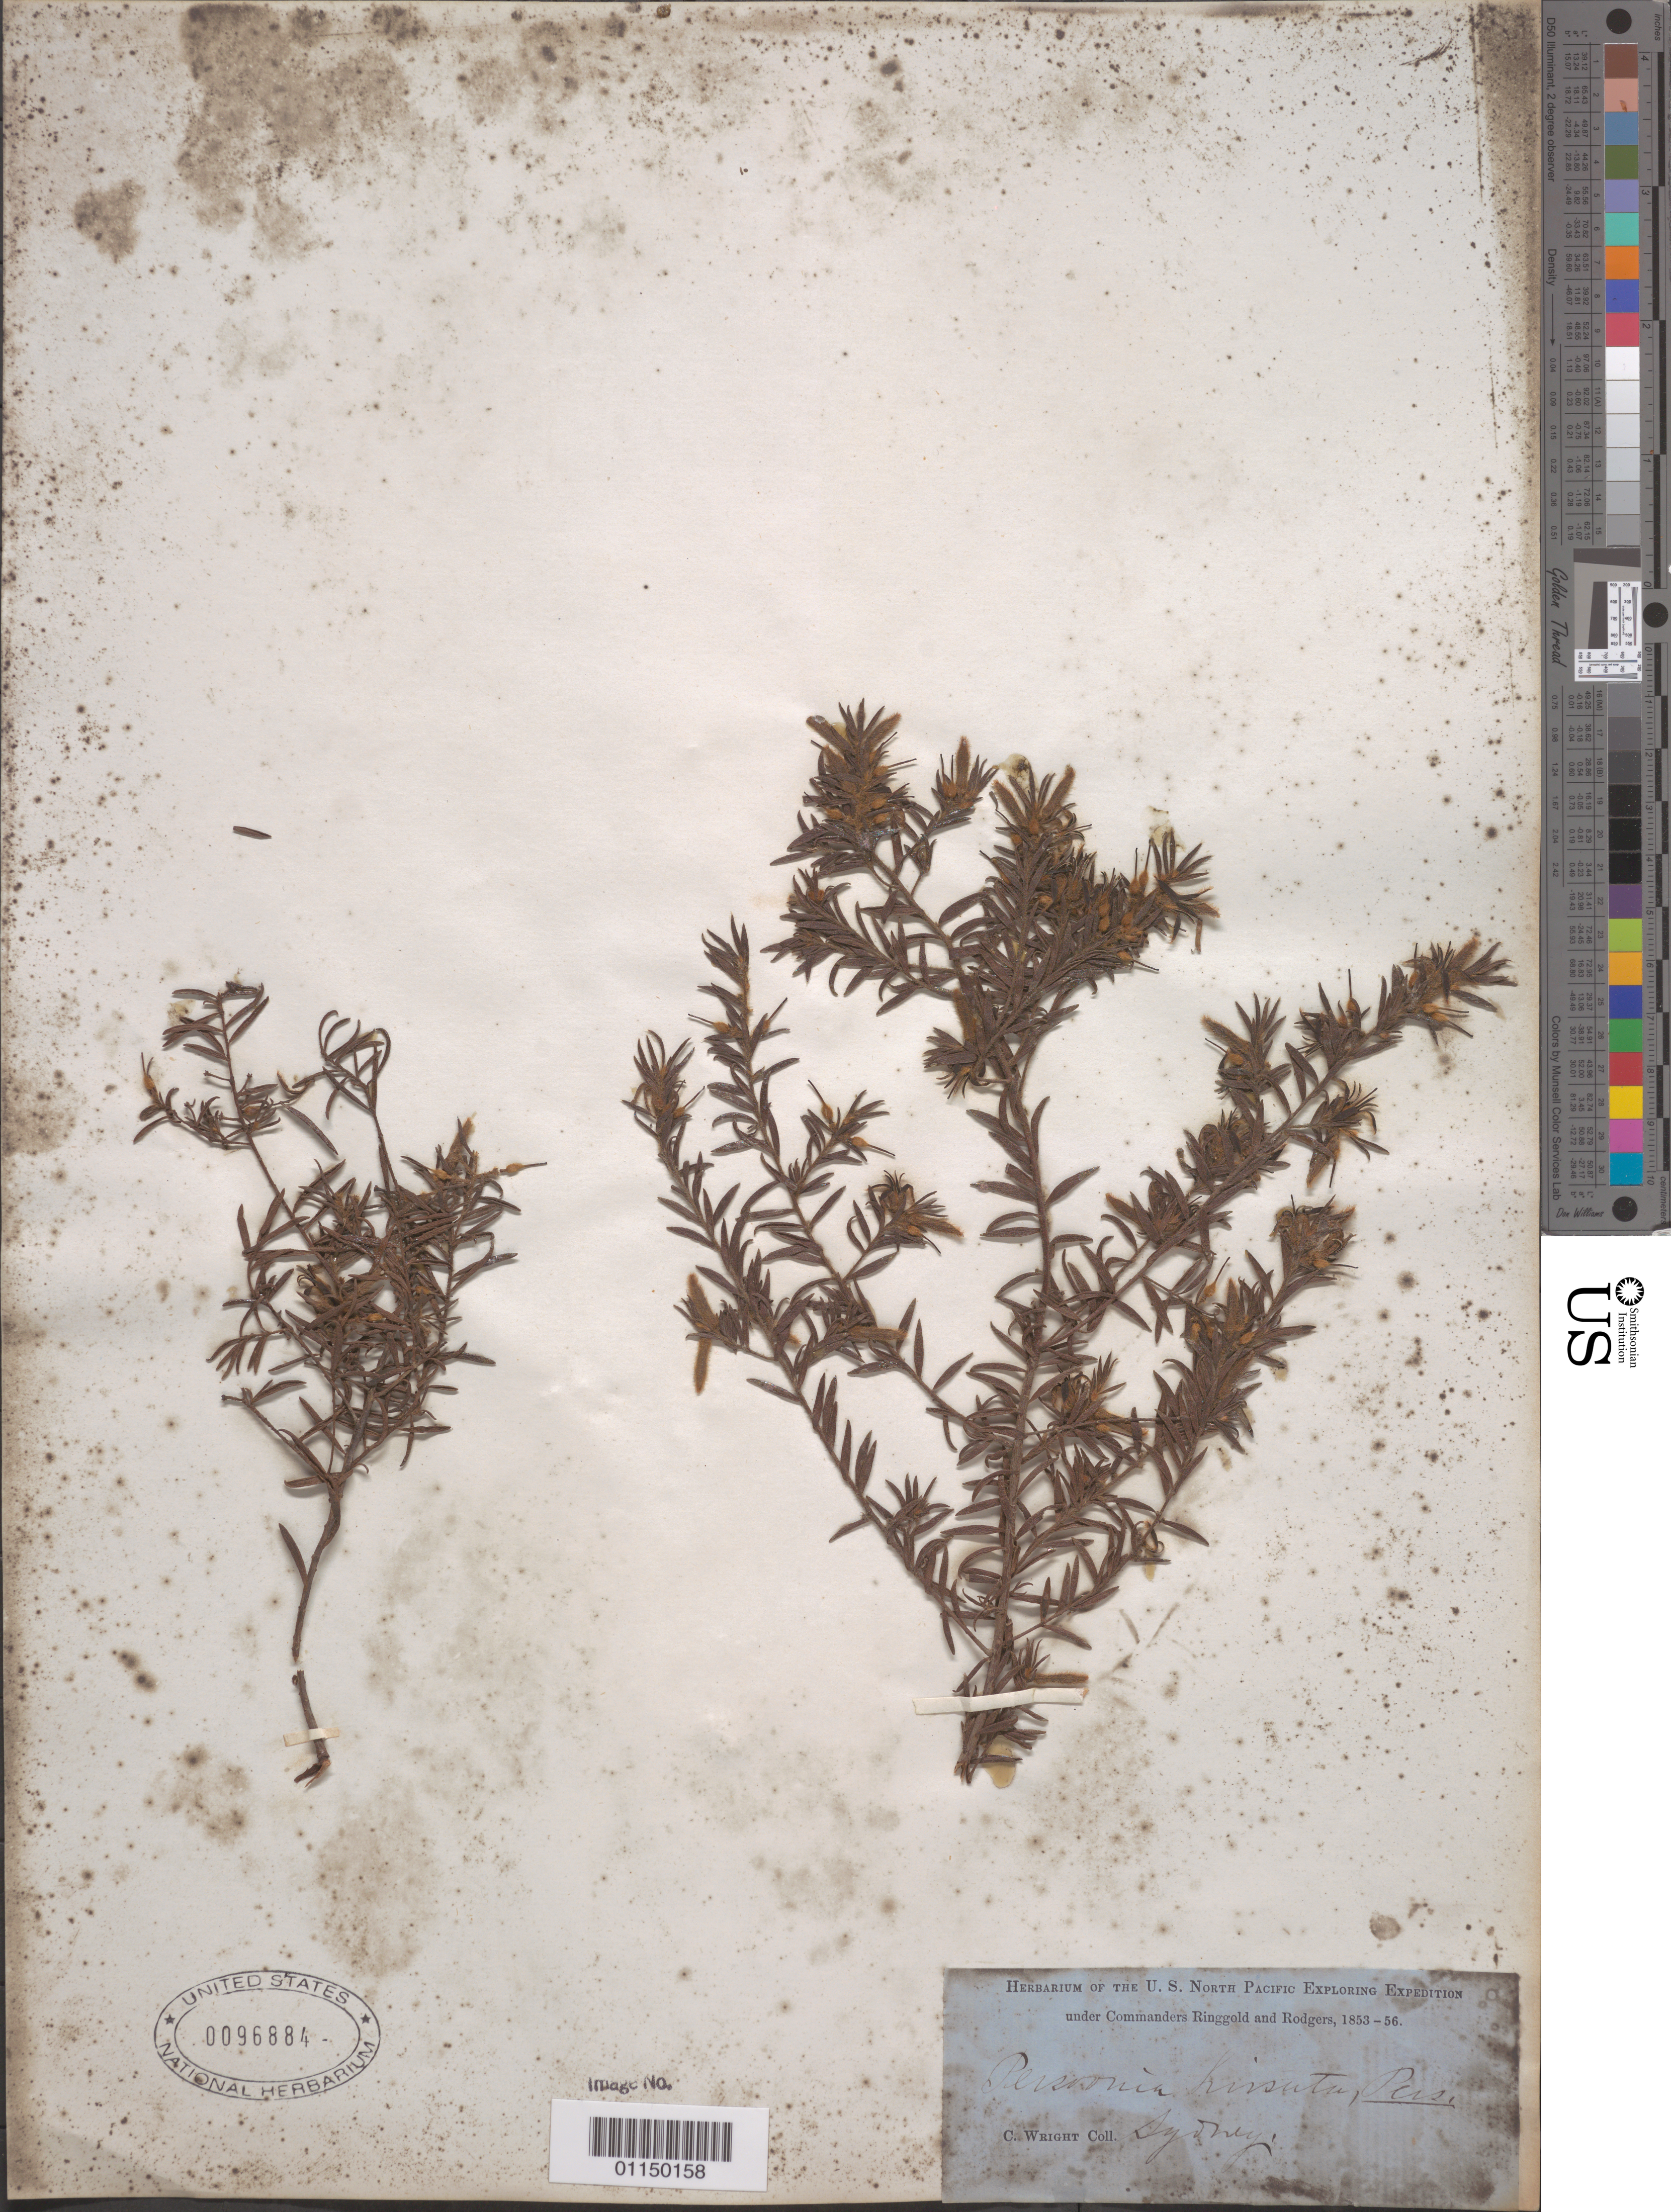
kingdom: Plantae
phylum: Tracheophyta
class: Magnoliopsida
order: Proteales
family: Proteaceae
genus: Persoonia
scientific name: Persoonia hirsuta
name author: Pers.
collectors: C. Wright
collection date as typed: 1853 to -- -- 1856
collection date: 1853/1856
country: Australia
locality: Sydney.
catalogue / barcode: US 96884